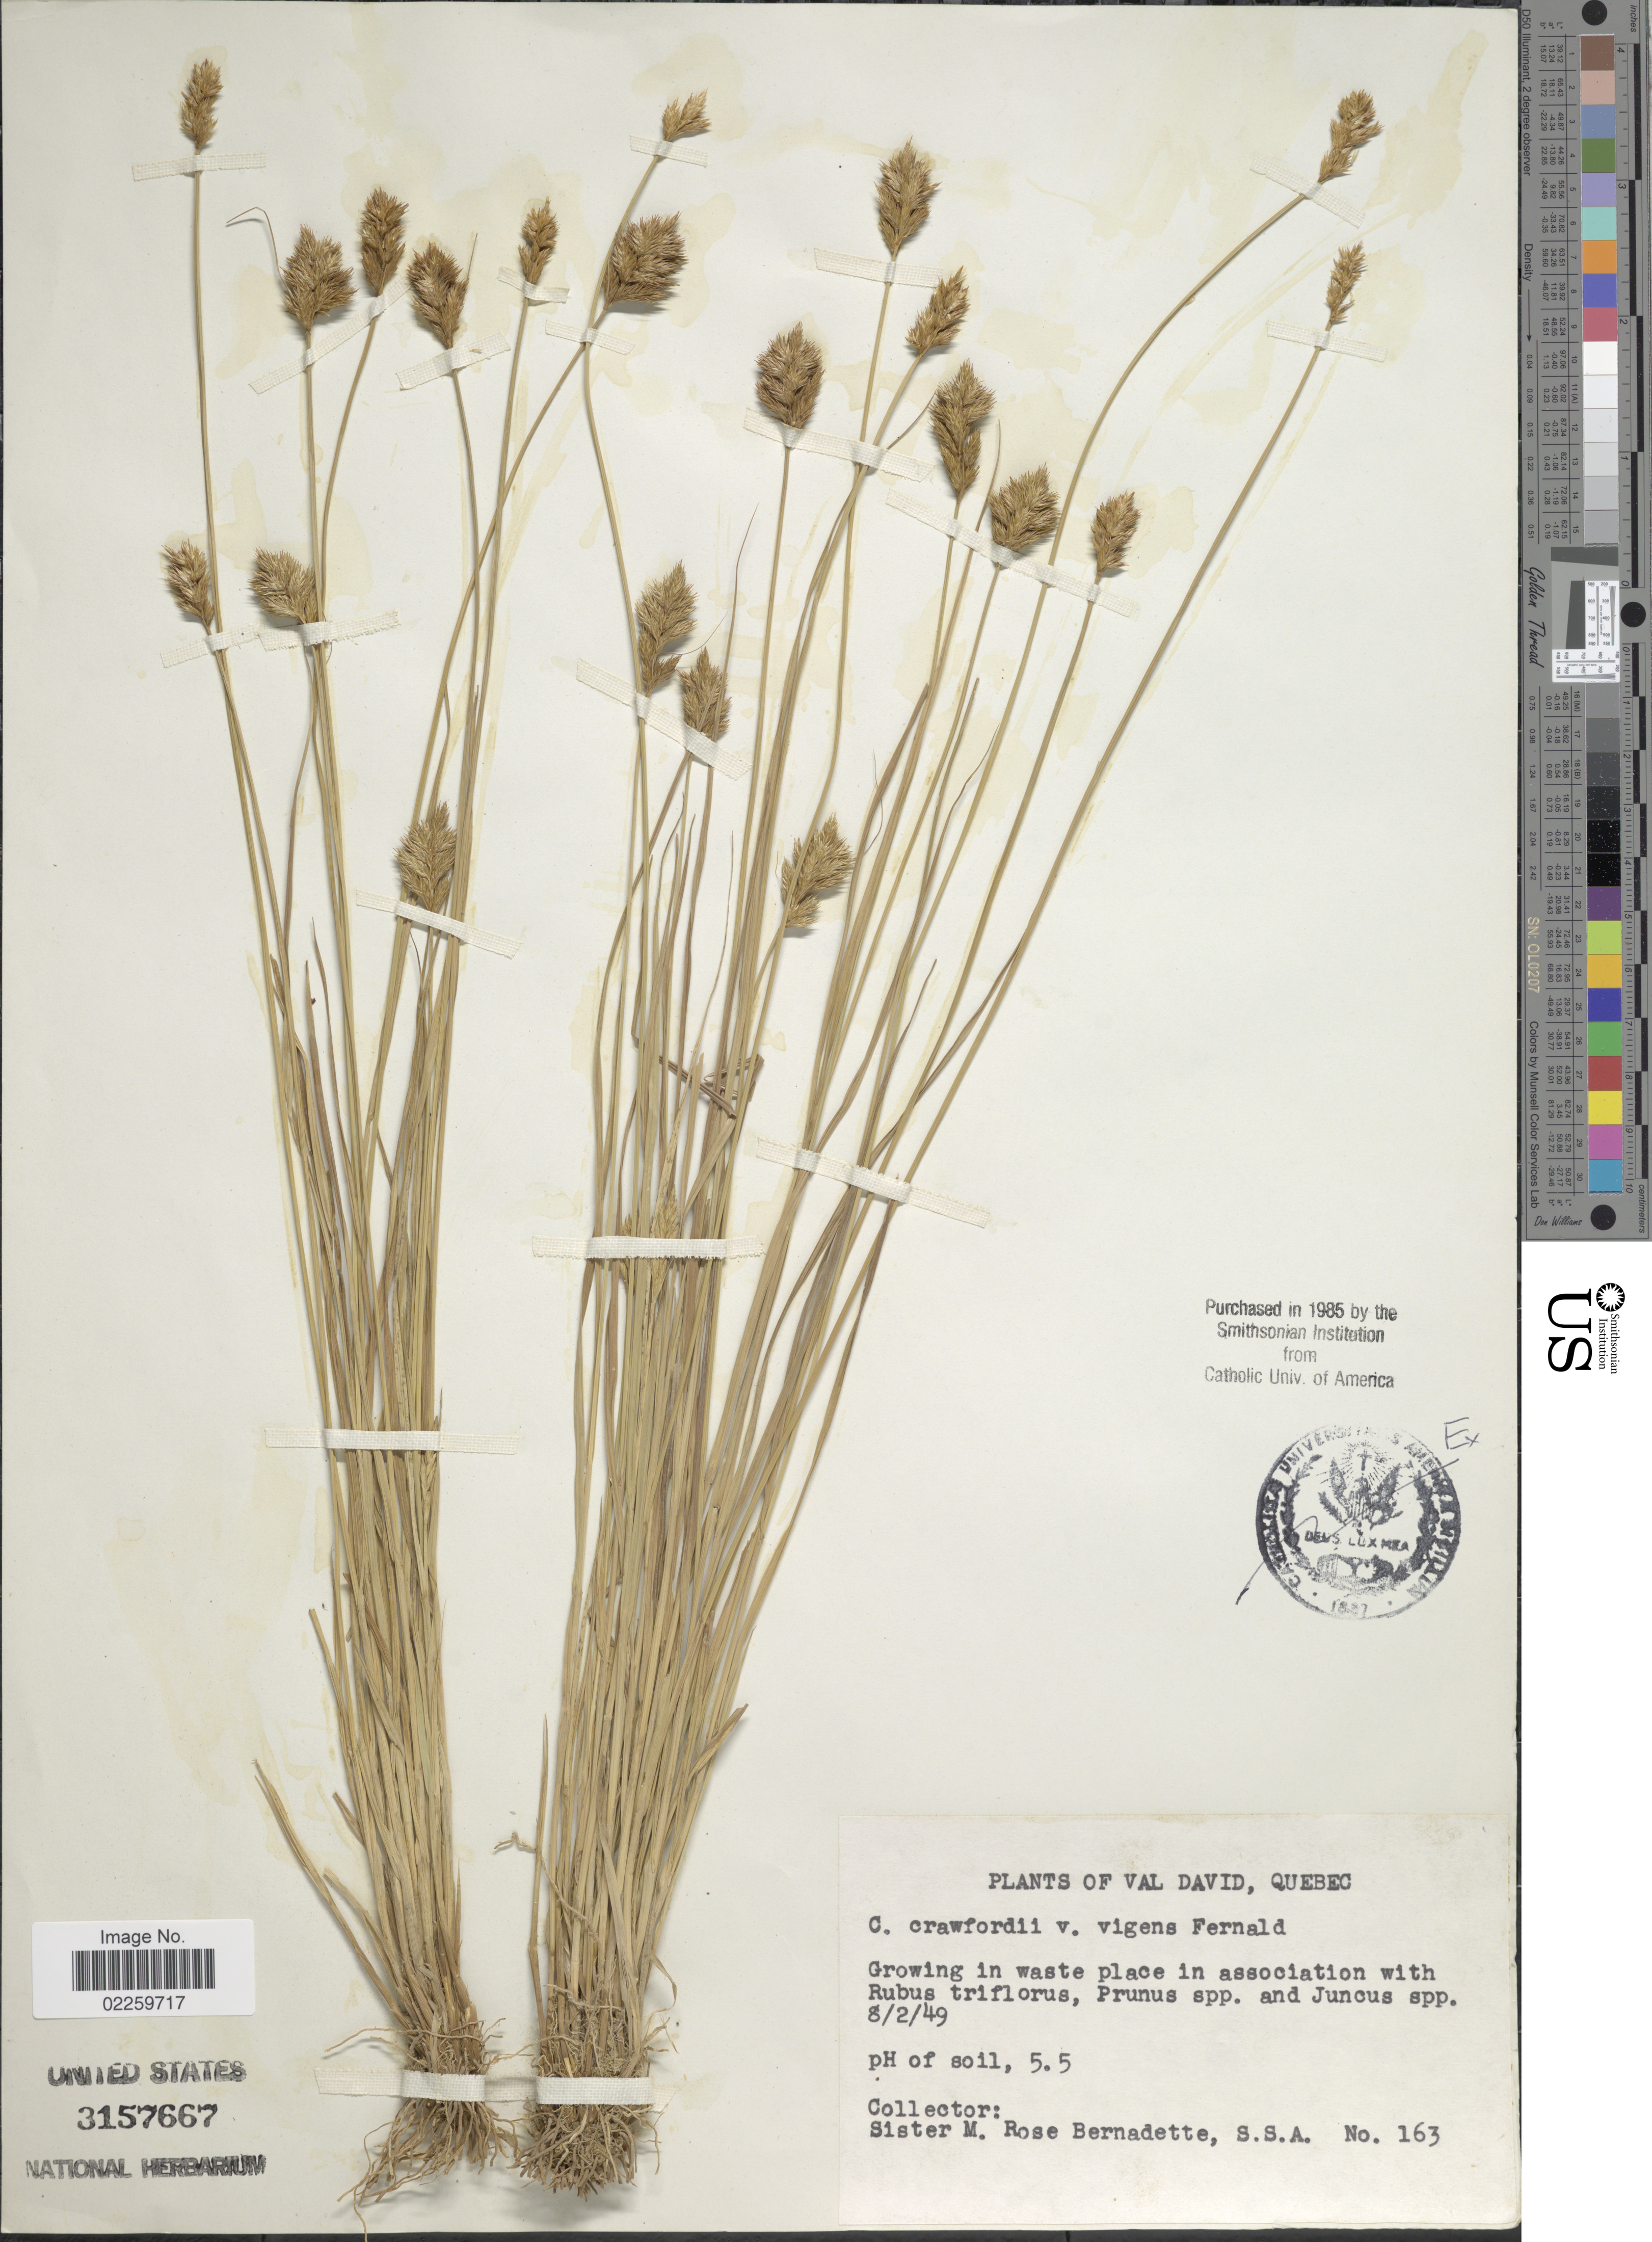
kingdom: Plantae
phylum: Tracheophyta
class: Liliopsida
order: Poales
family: Cyperaceae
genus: Carex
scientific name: Carex crawfordii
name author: Fernald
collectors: M. Bernadette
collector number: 163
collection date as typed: Transcribed d/m/y: 8/2/49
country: Canada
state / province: Quebec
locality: Val David, in waste place.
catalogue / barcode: US 3157667